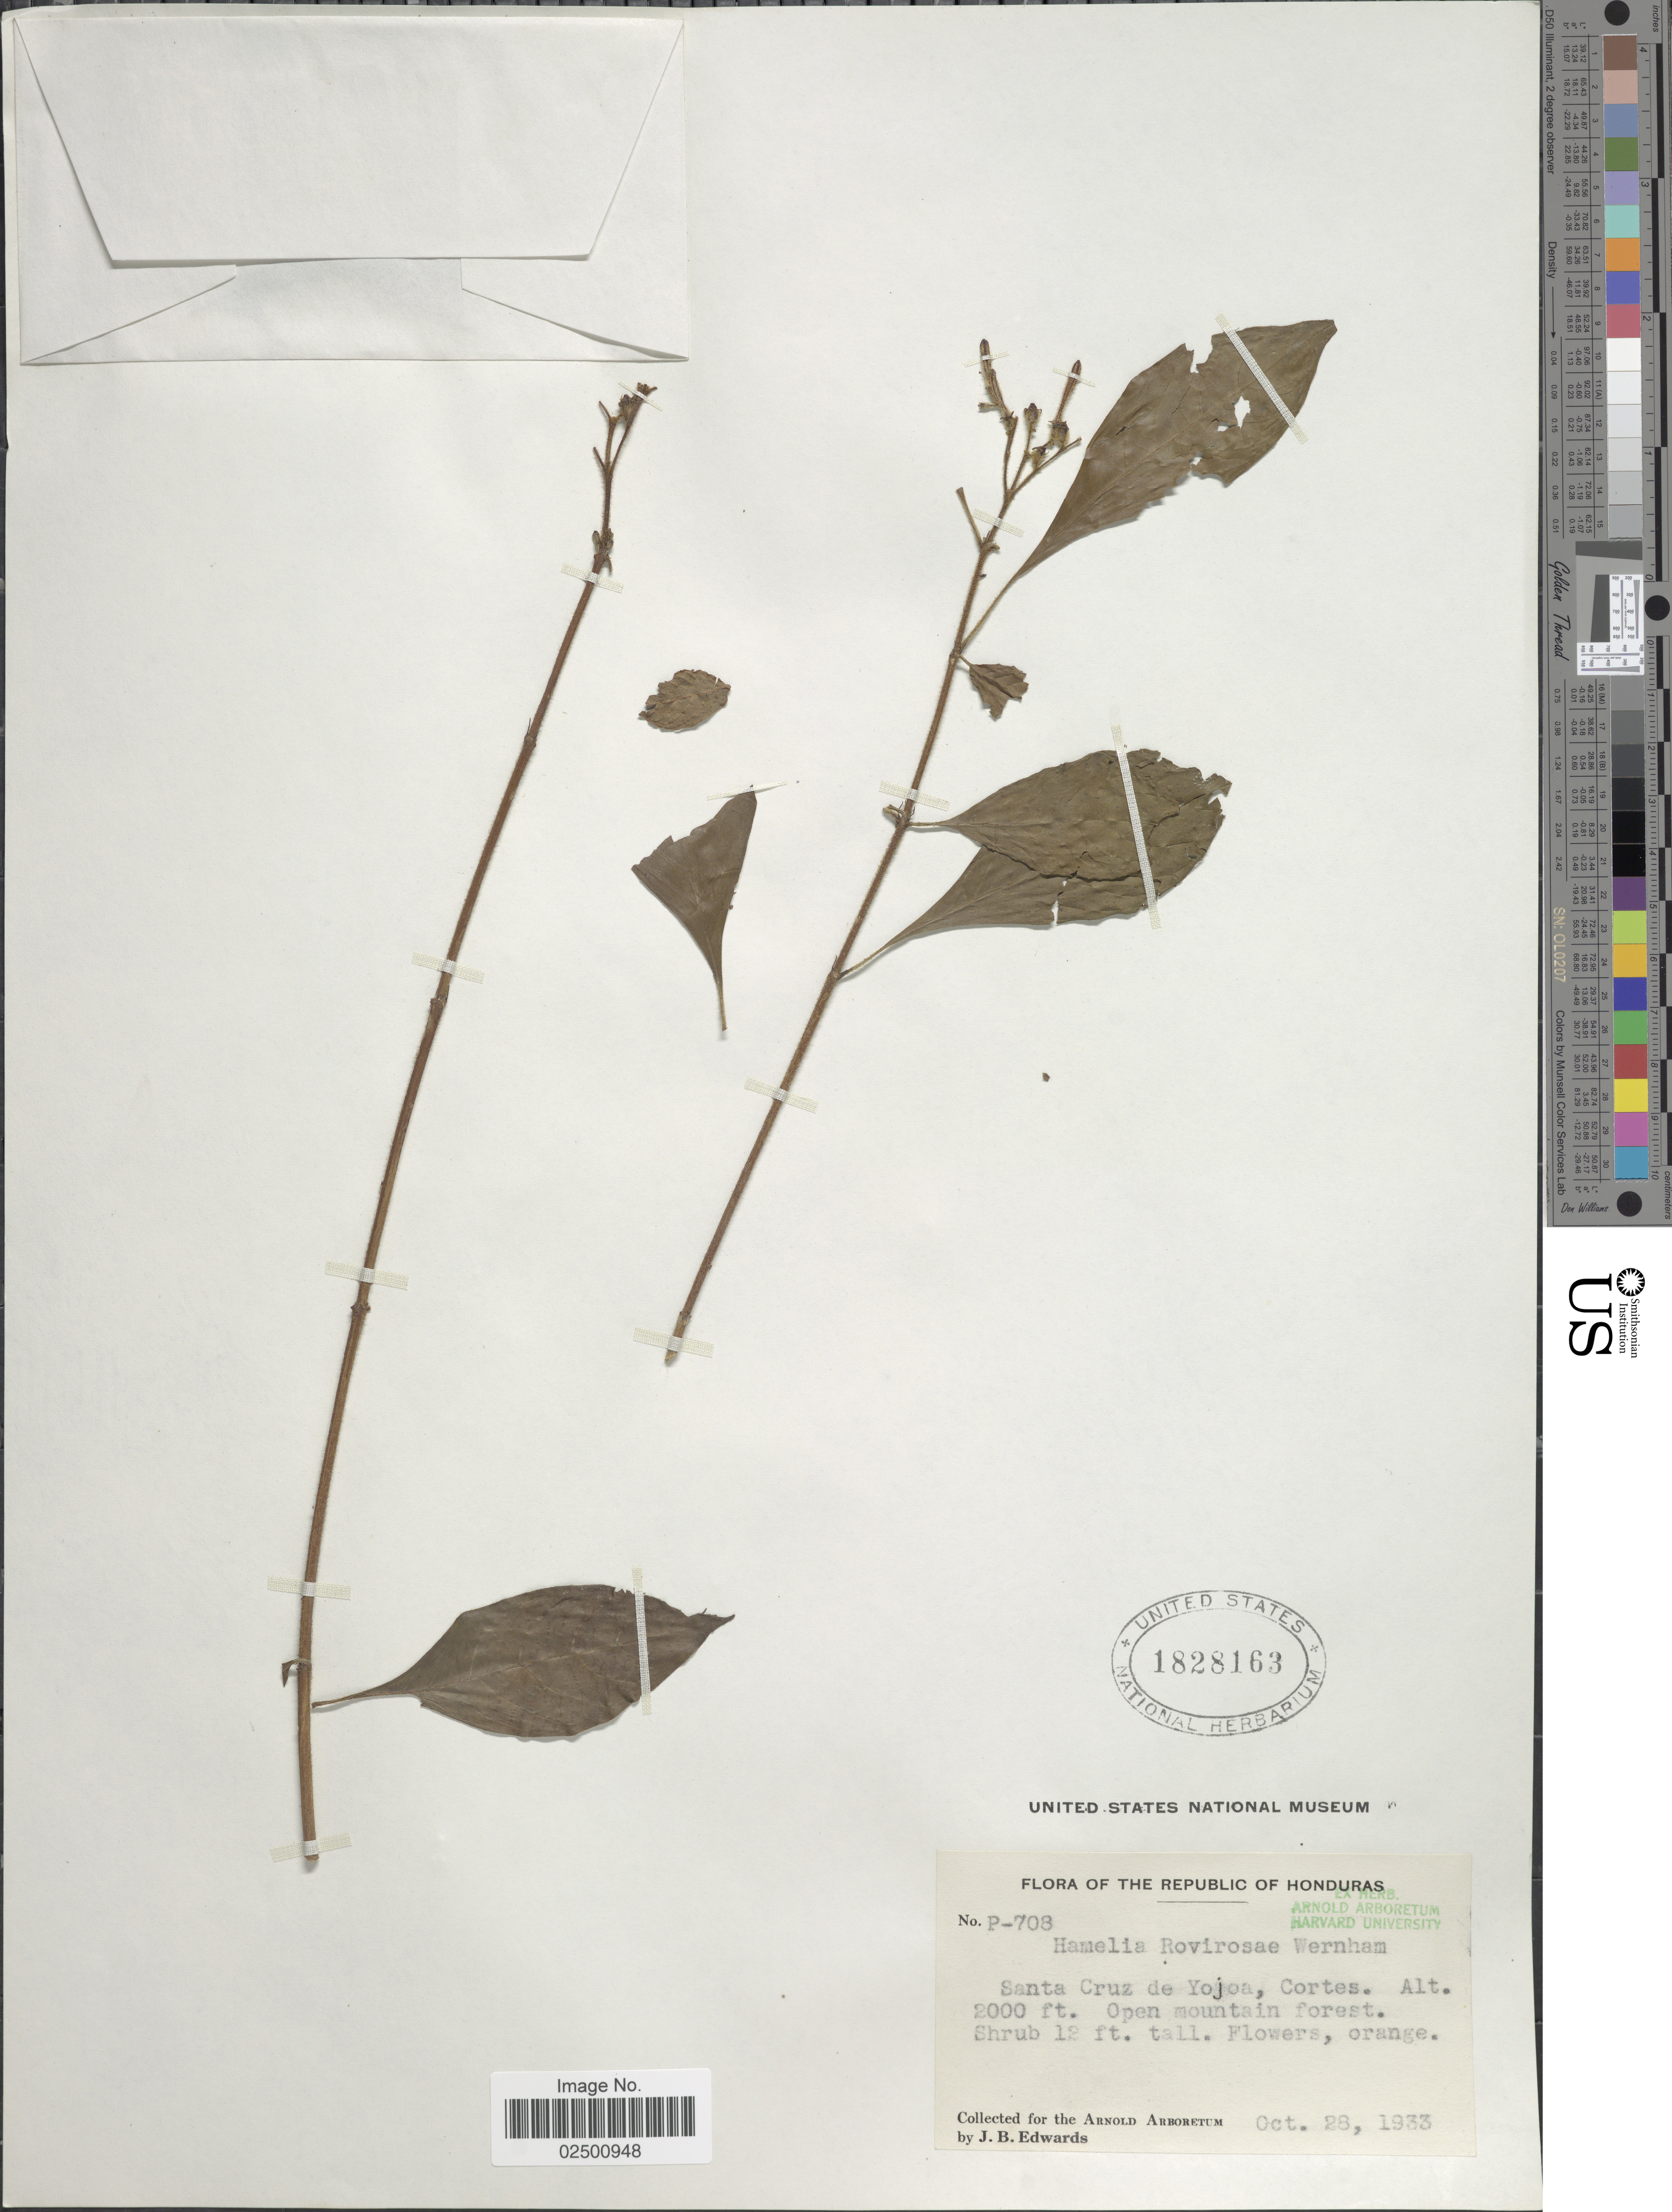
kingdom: Plantae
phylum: Tracheophyta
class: Magnoliopsida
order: Gentianales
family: Rubiaceae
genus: Hamelia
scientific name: Hamelia rovirosae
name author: Wernham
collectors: J. B. Edwards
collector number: P-708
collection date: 1933-10-28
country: Honduras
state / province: Cortés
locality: Republic of Honduras. Santa Cruz de Yojoa, Cortes.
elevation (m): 610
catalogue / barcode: US 1828163